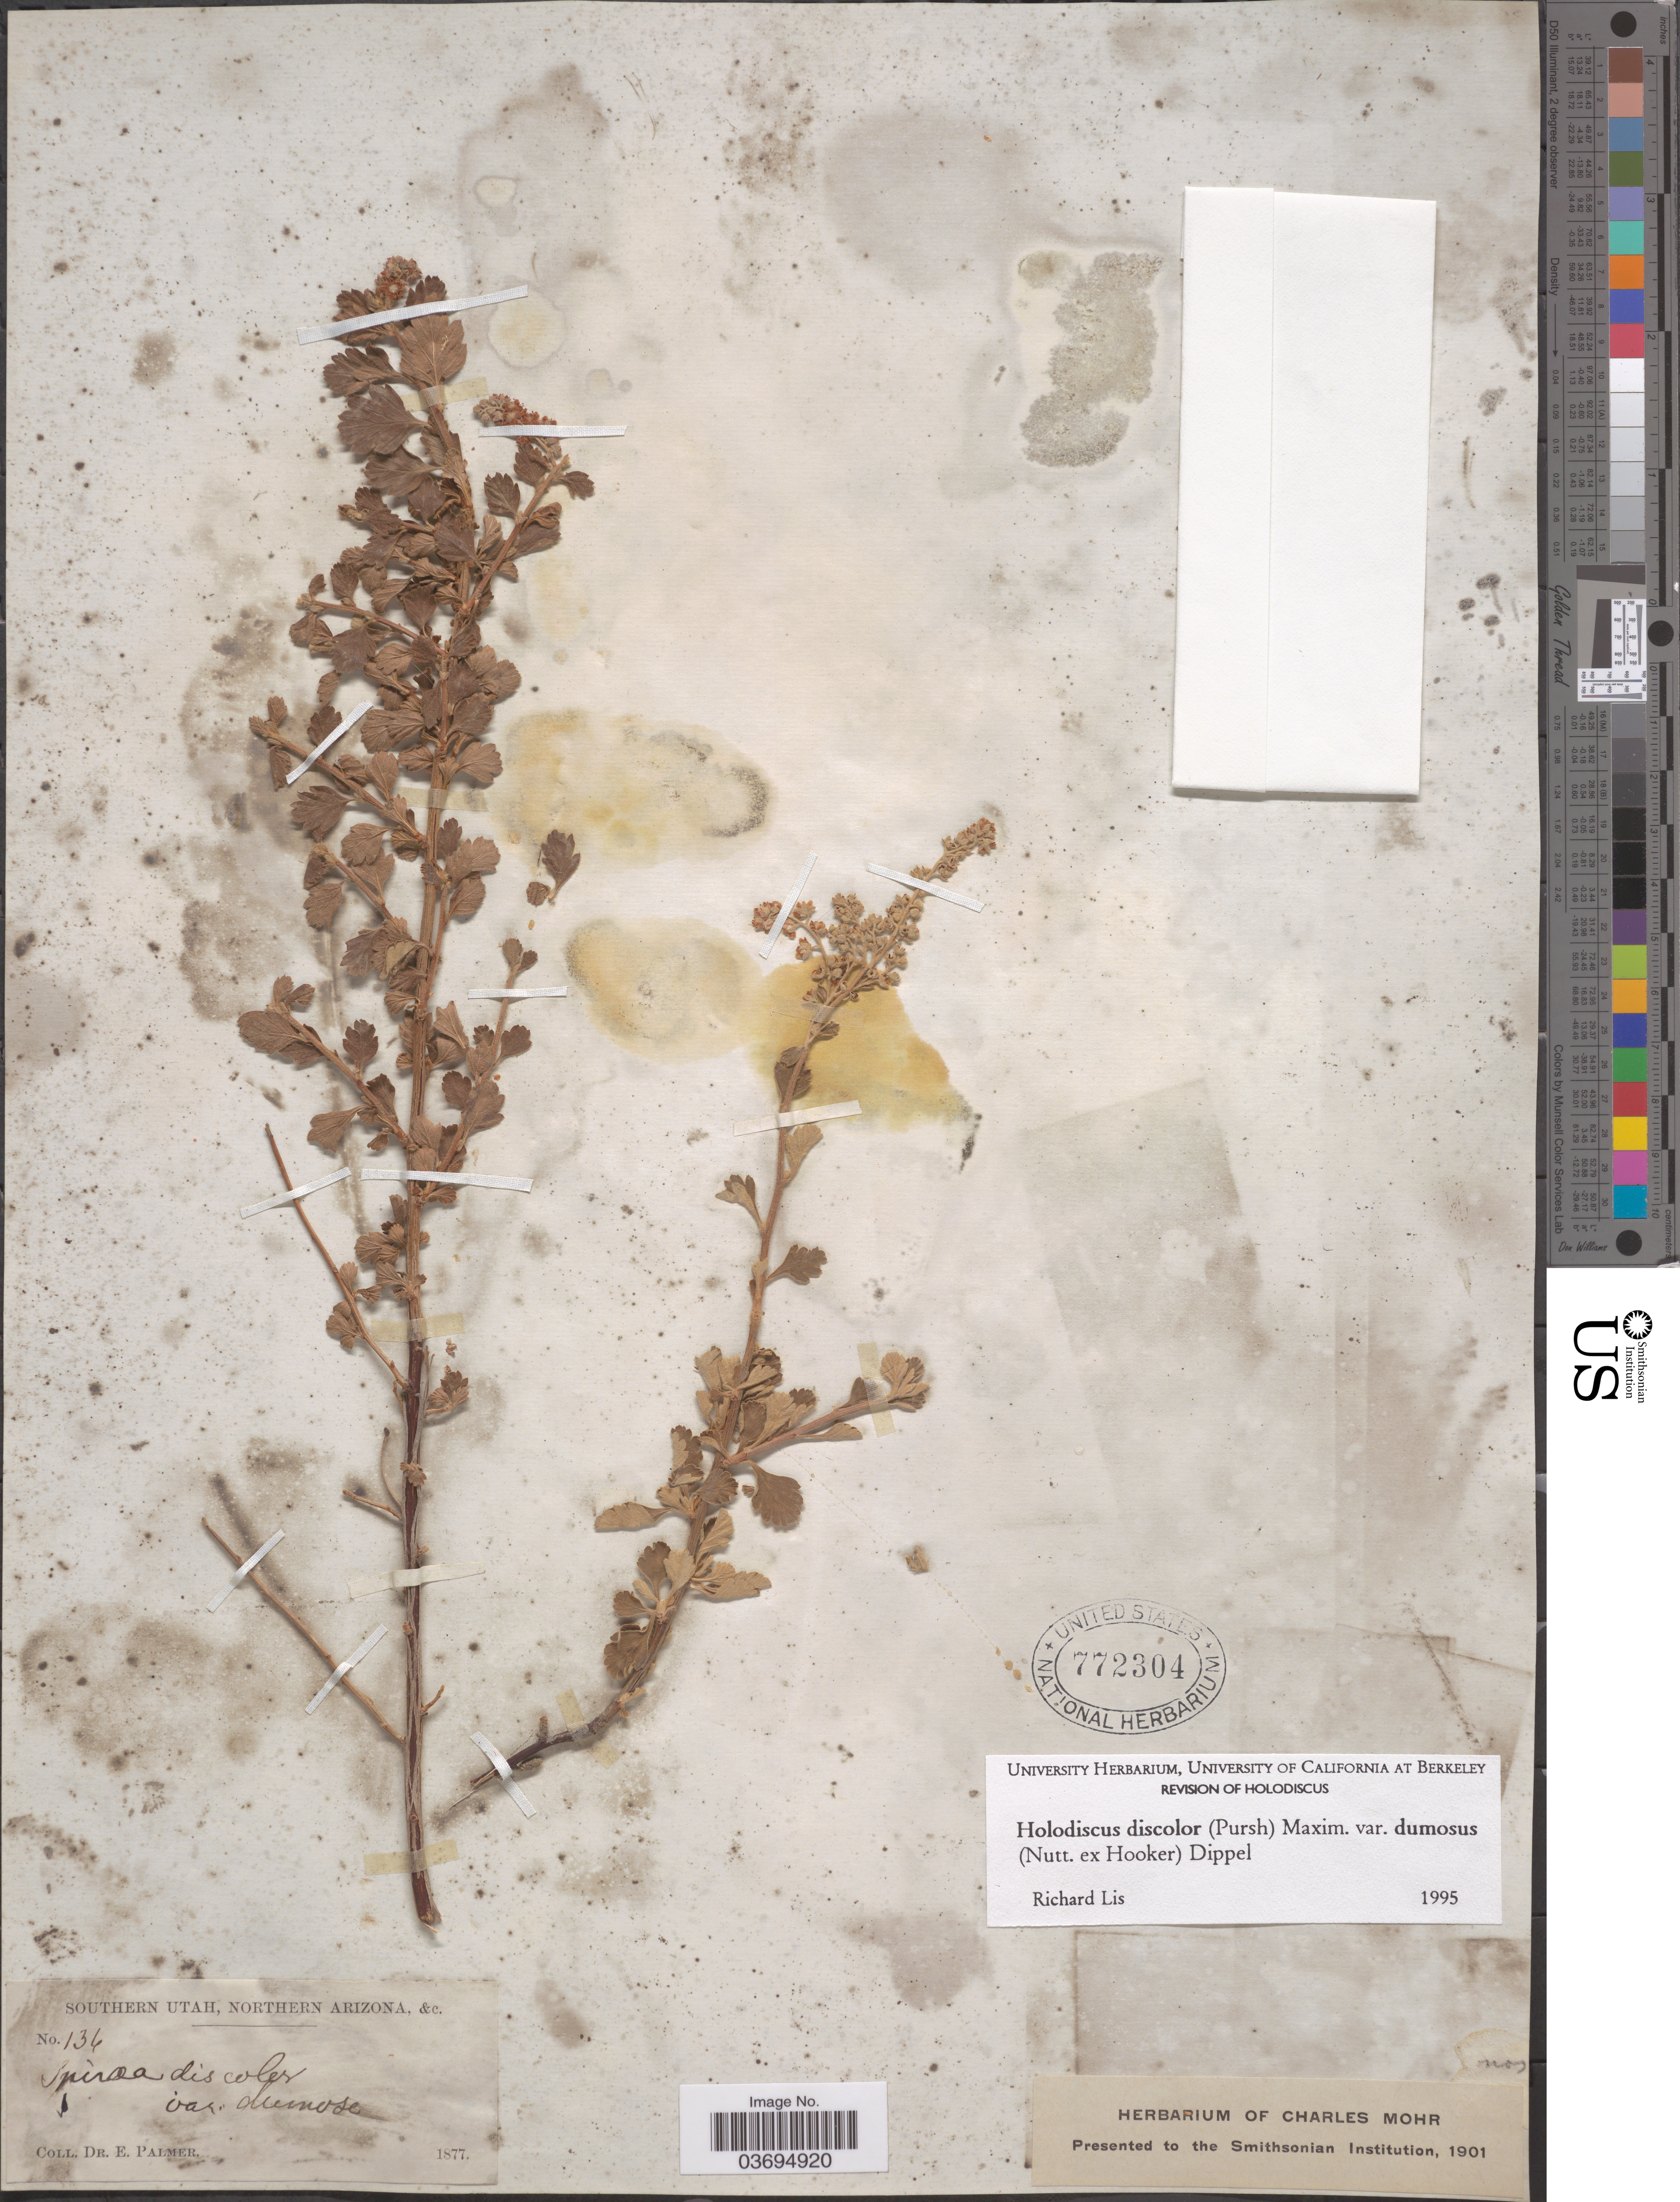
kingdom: Plantae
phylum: Tracheophyta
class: Magnoliopsida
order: Rosales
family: Rosaceae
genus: Holodiscus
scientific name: Holodiscus discolor var. dumosus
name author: Maxim. ex J.M. Coult.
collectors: E. Palmer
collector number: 136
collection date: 1877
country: United States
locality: Southern Utah, Northern Arizona, &c.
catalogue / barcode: US 772304